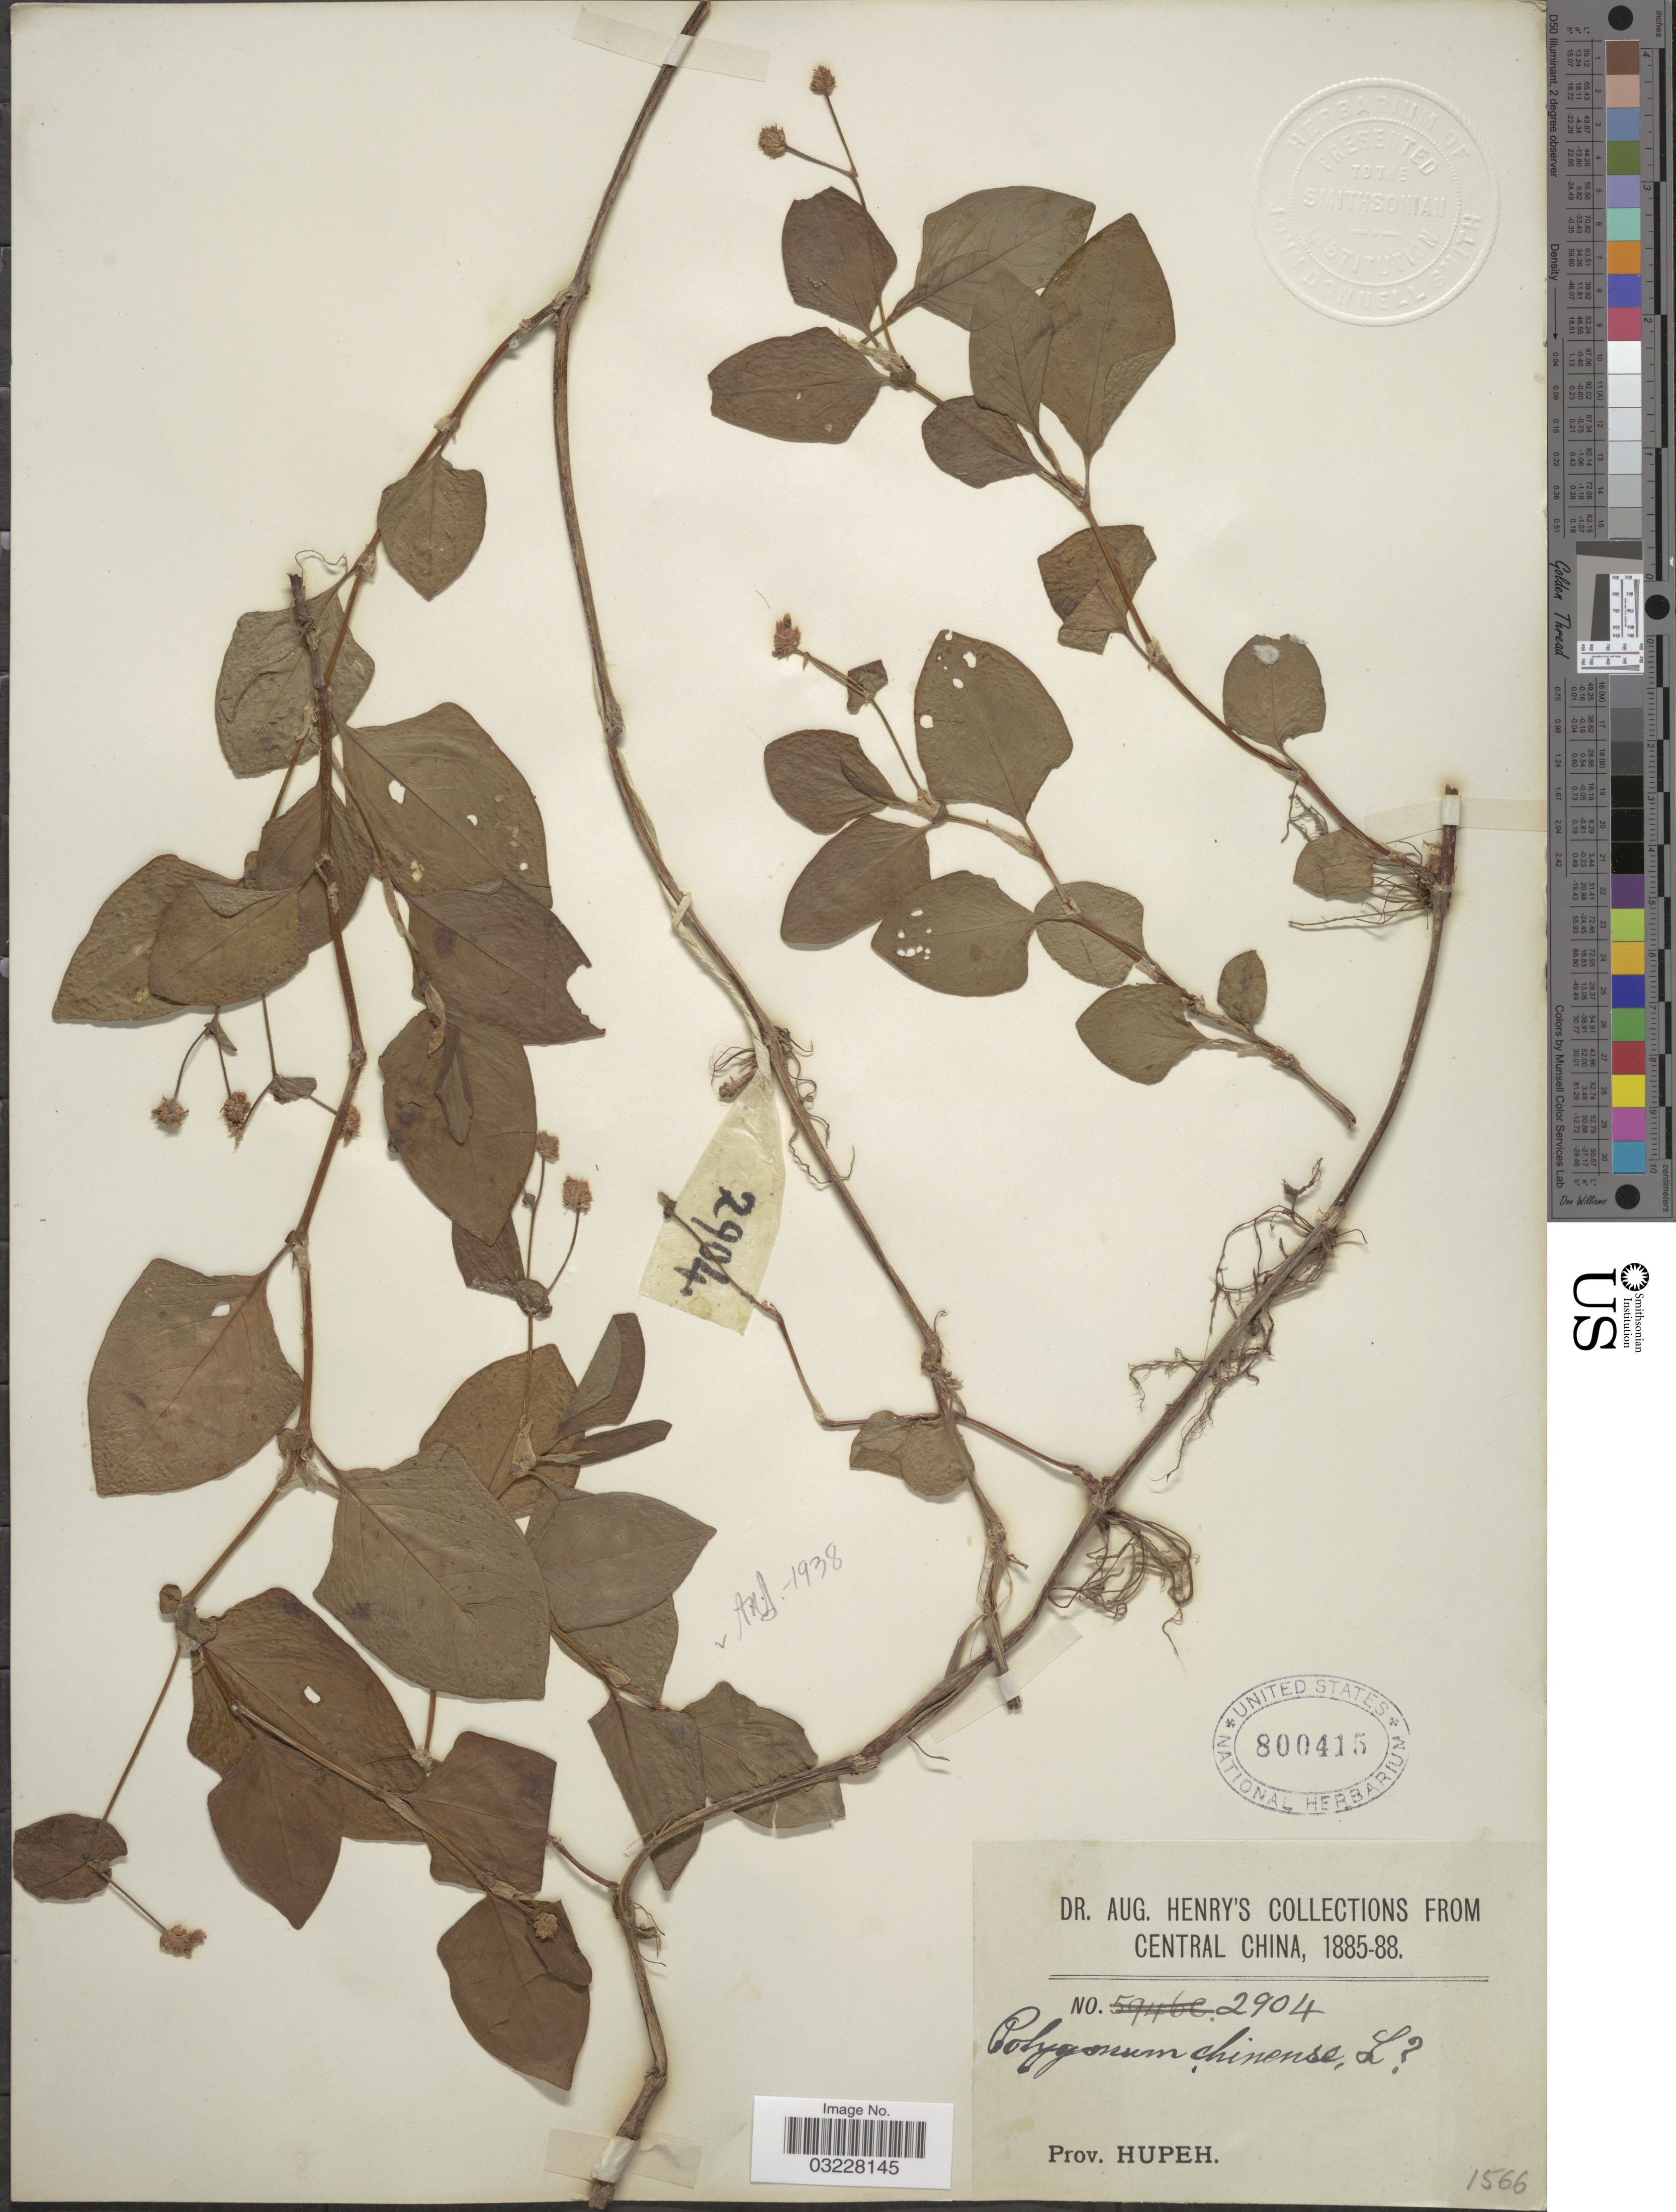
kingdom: Plantae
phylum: Tracheophyta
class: Magnoliopsida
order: Caryophyllales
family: Polygonaceae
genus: Polygonum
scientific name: Polygonum chinense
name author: L.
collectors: A. Henry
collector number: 2904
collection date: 1885/1888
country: China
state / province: Hubei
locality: Central China. Prov. Hupeh.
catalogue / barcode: US 800415